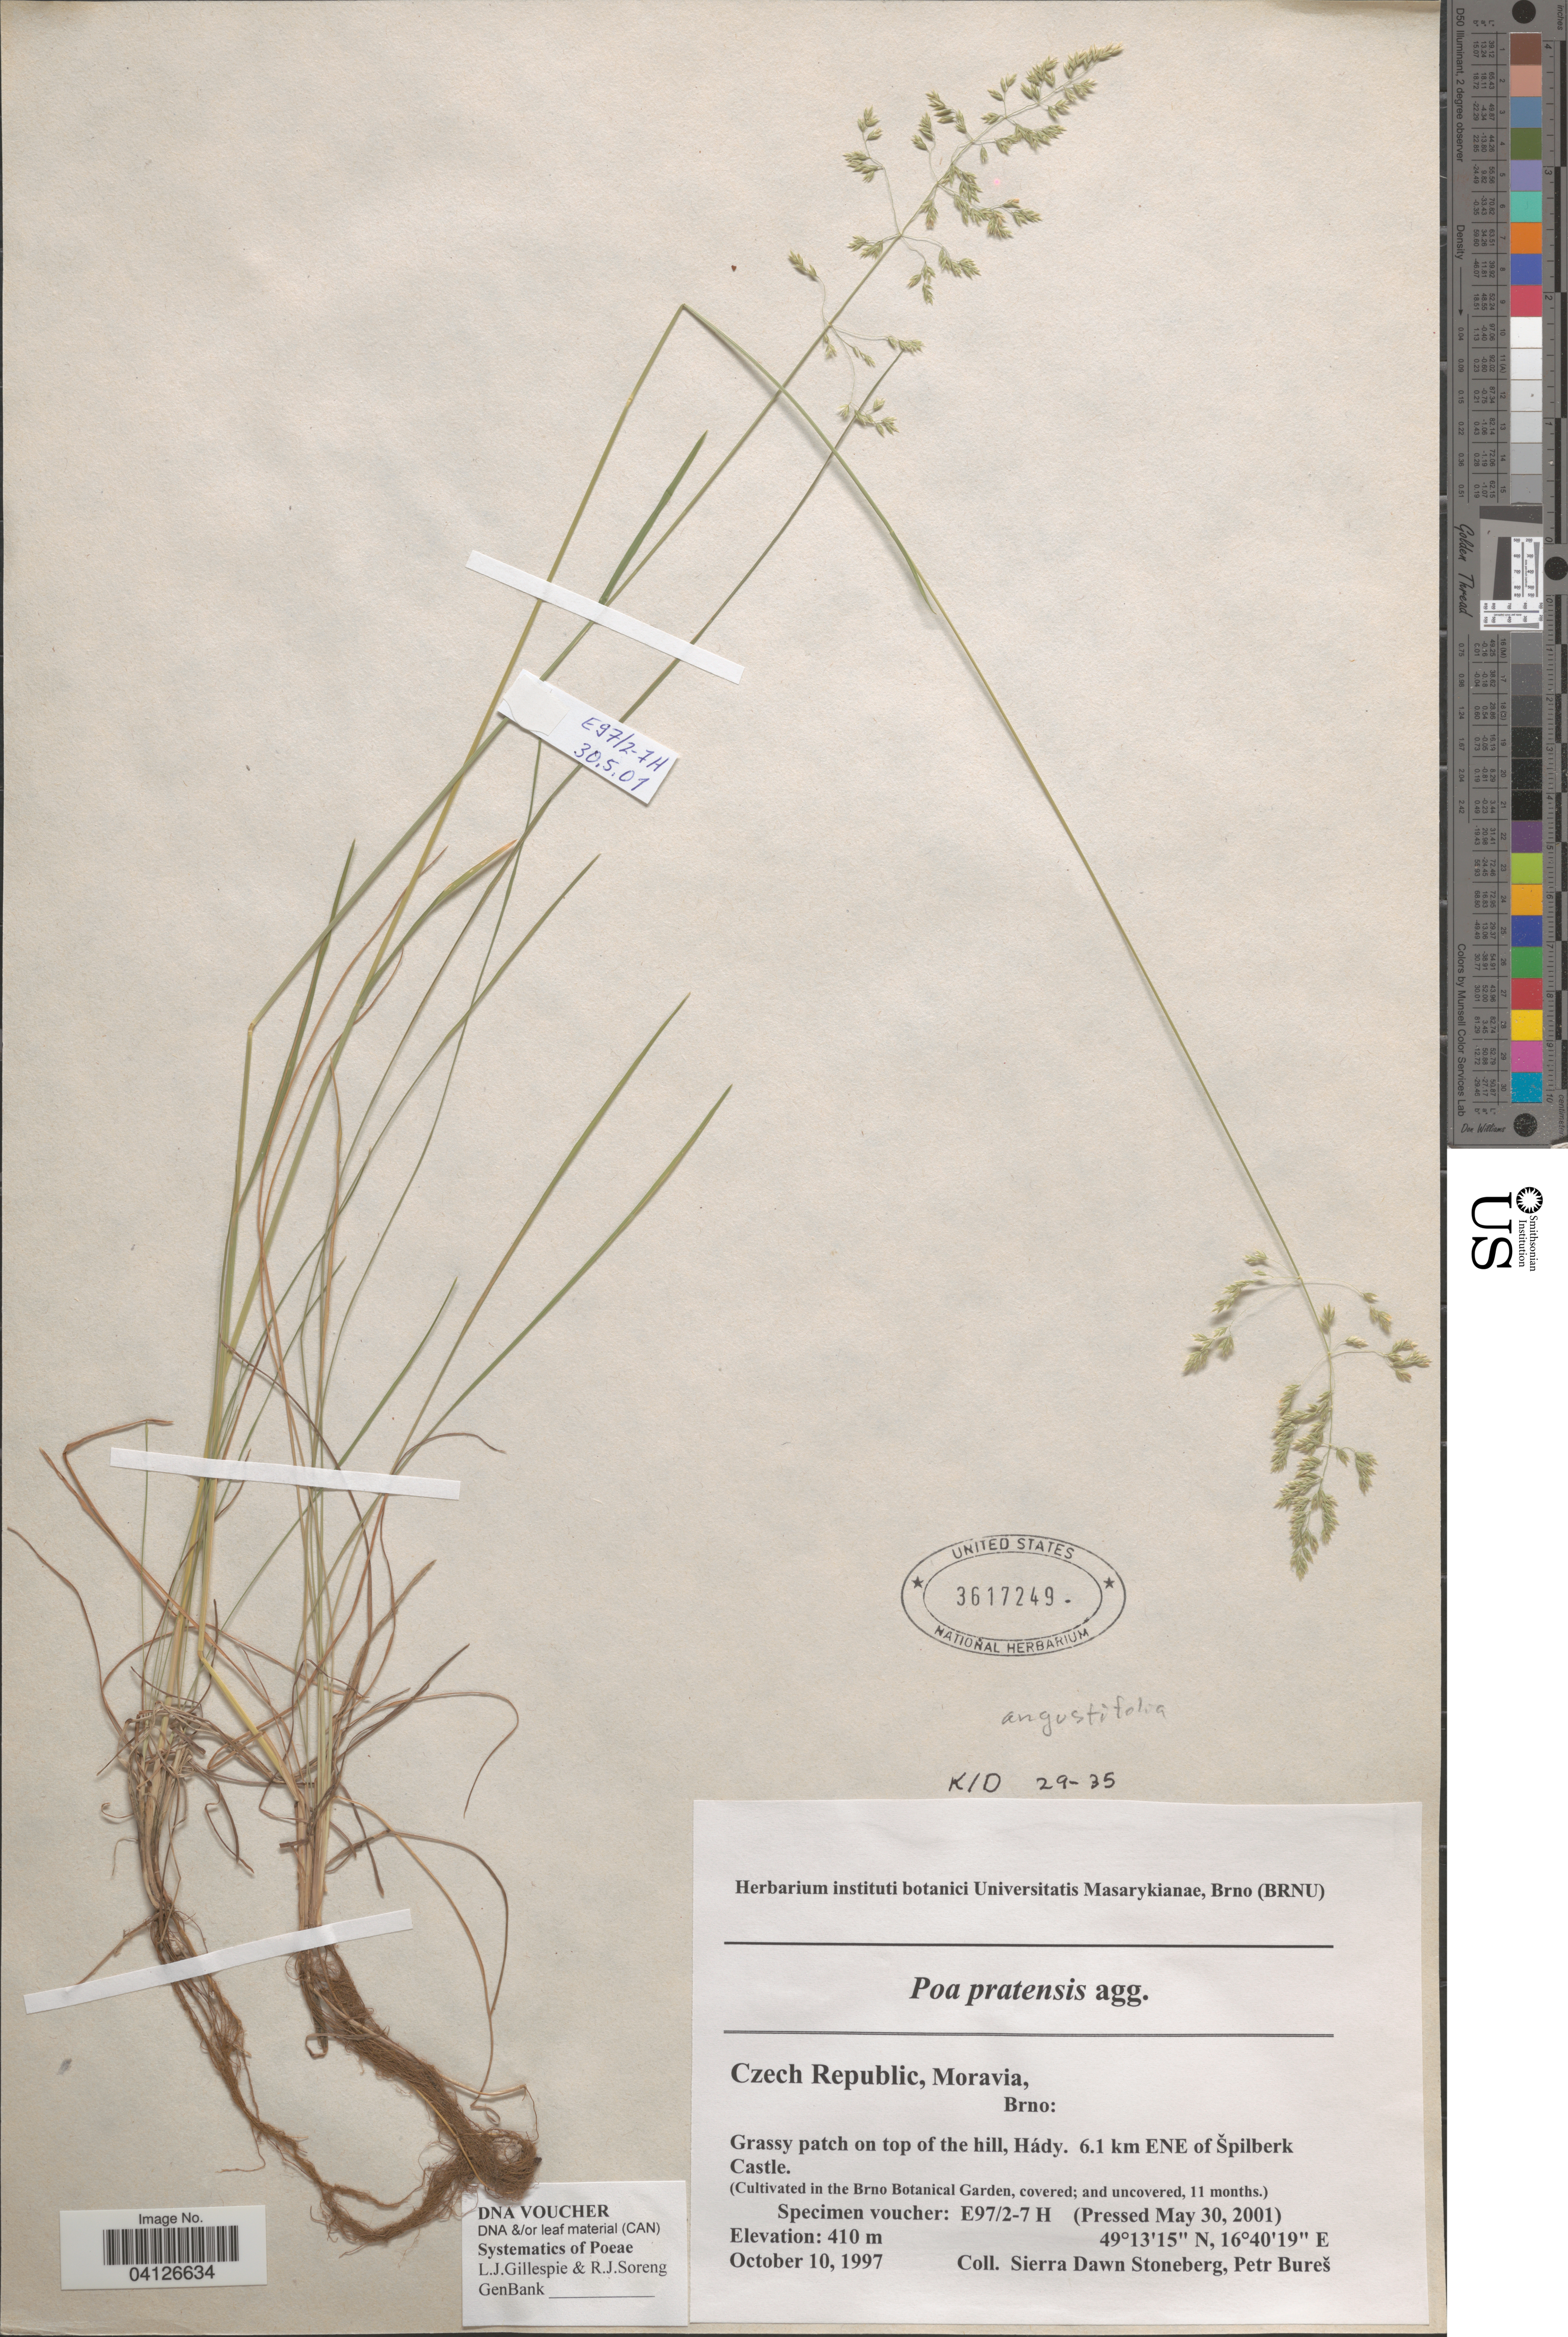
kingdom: Plantae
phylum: Tracheophyta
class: Liliopsida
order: Poales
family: Poaceae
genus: Poa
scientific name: Poa pratensis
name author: L.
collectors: Ex herb. instituti botanici Universitatis Masarykianae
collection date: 2001-05-30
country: Czechia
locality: (Cultivated in the Brno Botanical Garden, covered; and uncovered, 11 months.).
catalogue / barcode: US 3617249